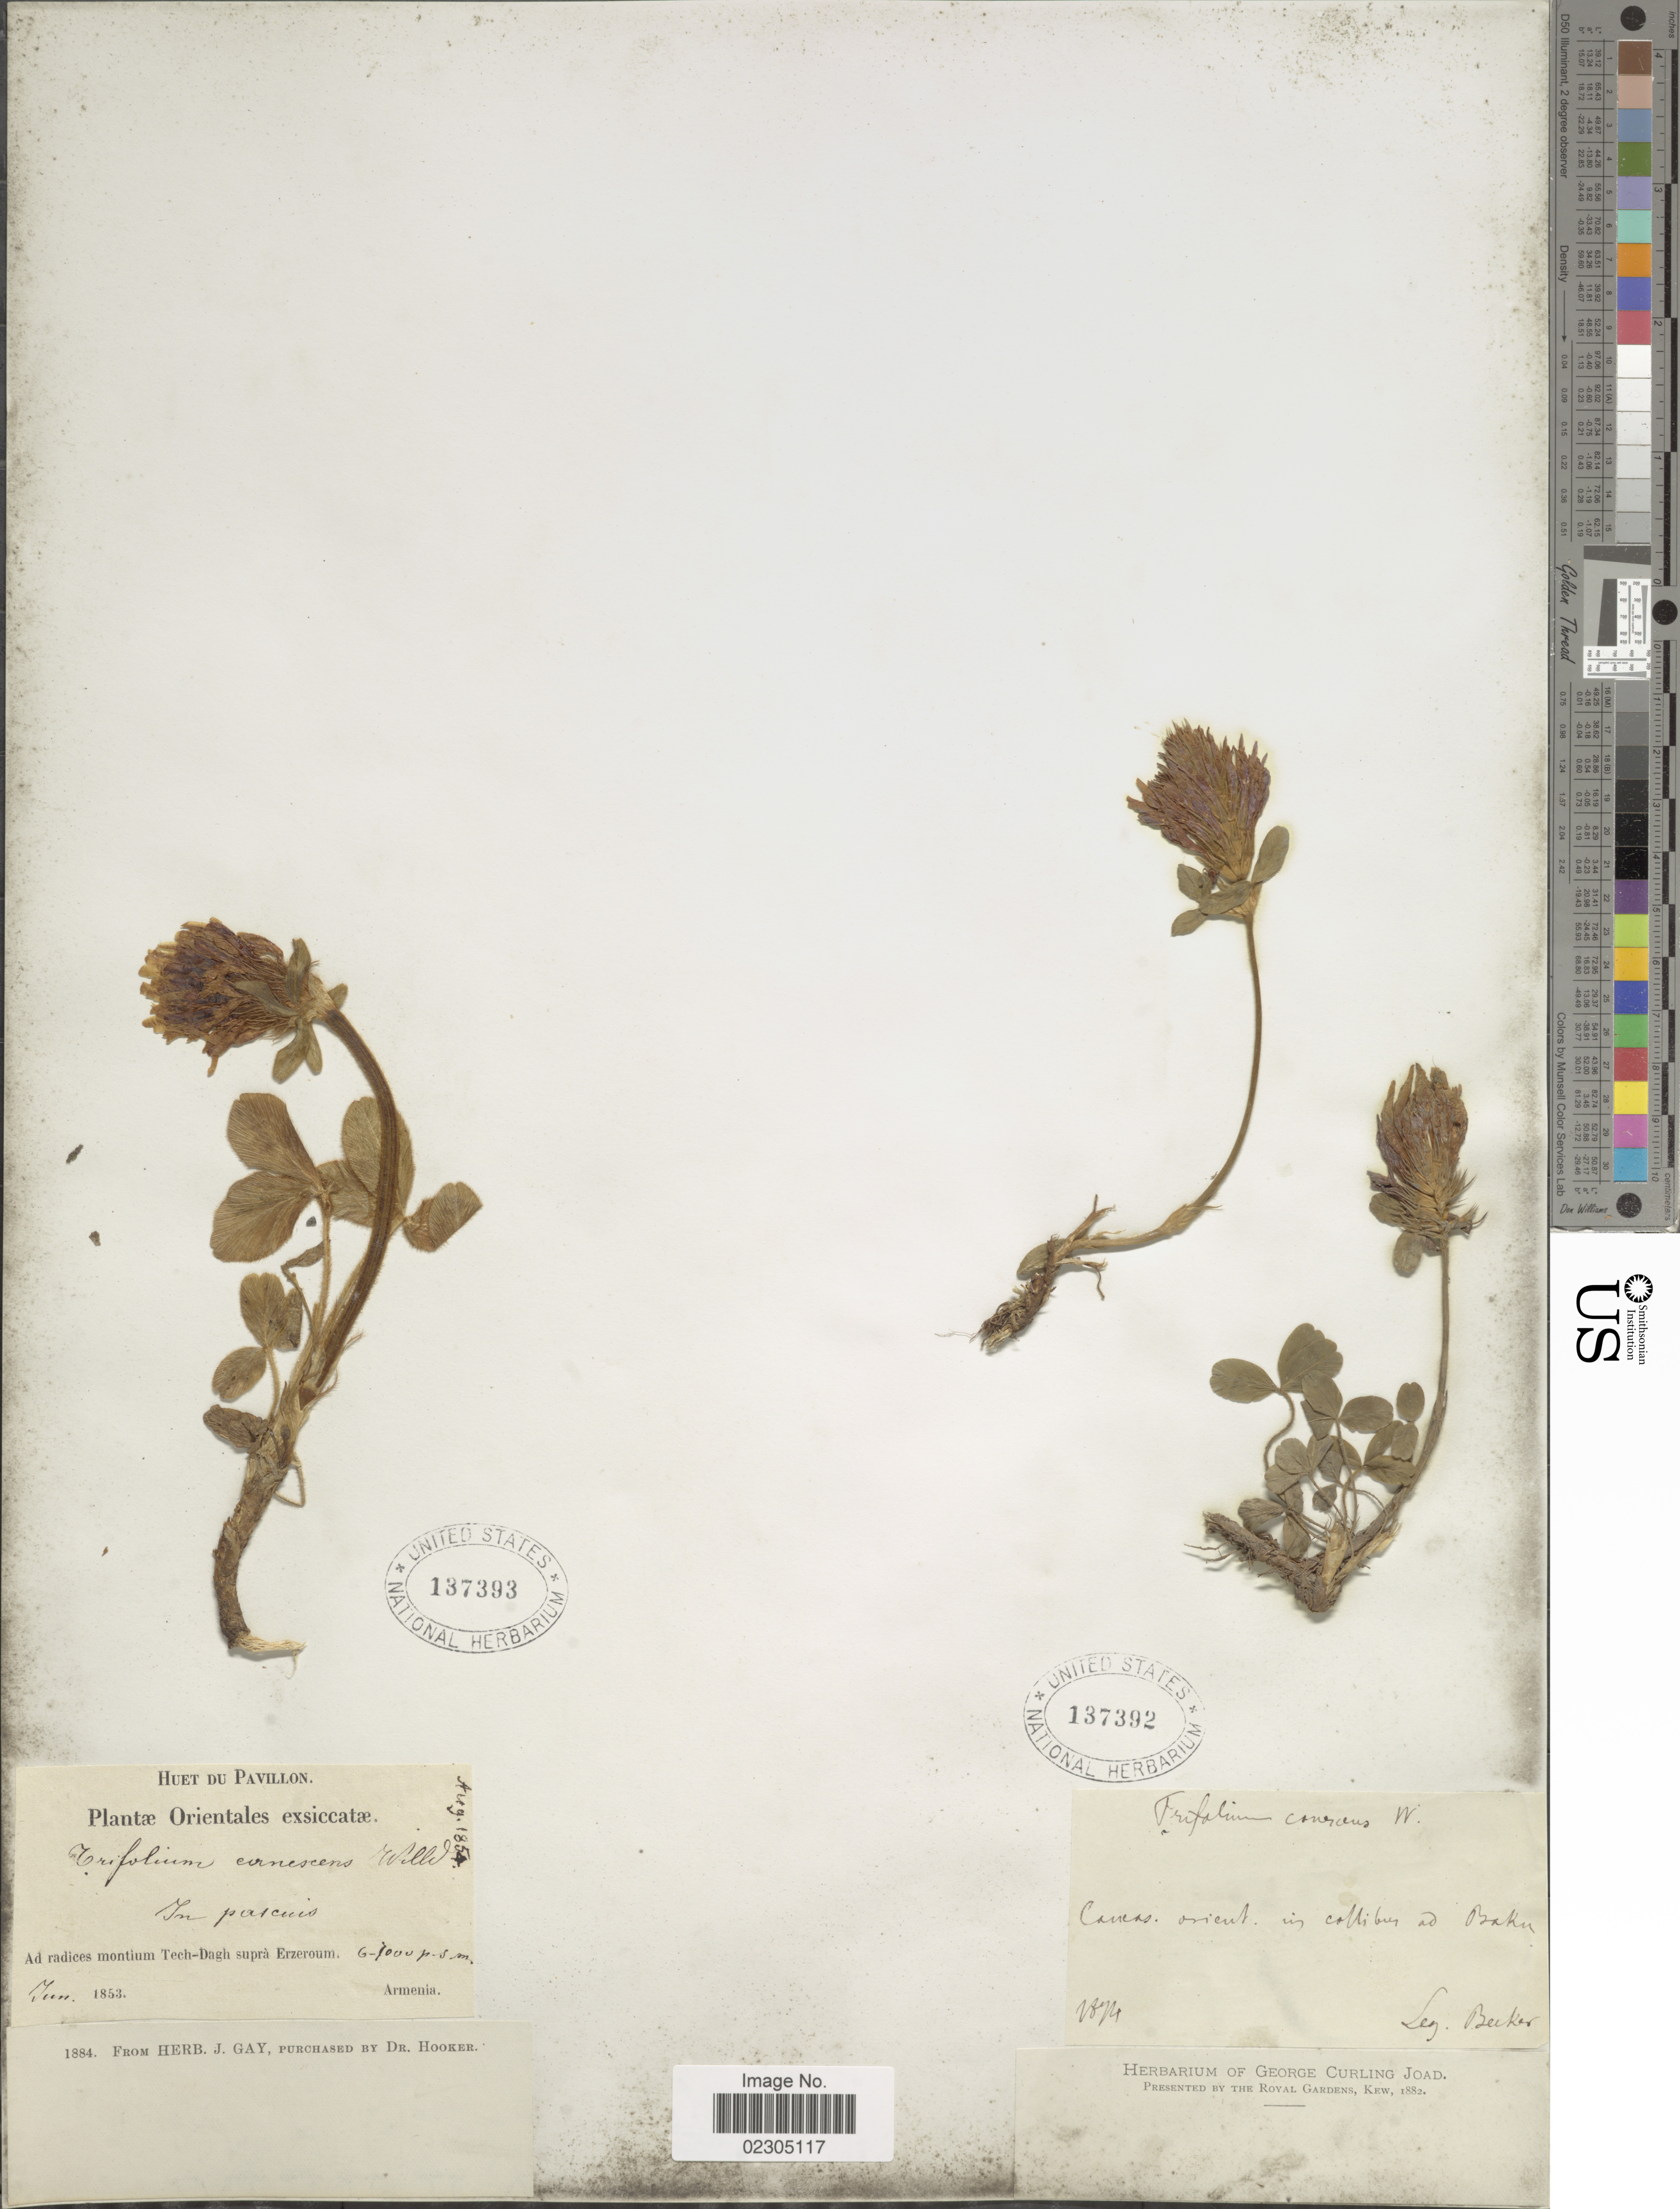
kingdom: Plantae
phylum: Tracheophyta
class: Magnoliopsida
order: Fabales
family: Fabaceae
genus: Trifolium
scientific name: Trifolium canescens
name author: Willd.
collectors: -. Becker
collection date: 1874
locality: Caucas. orient. in collibus ad Baken. [interpreted]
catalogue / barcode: US 137392-2